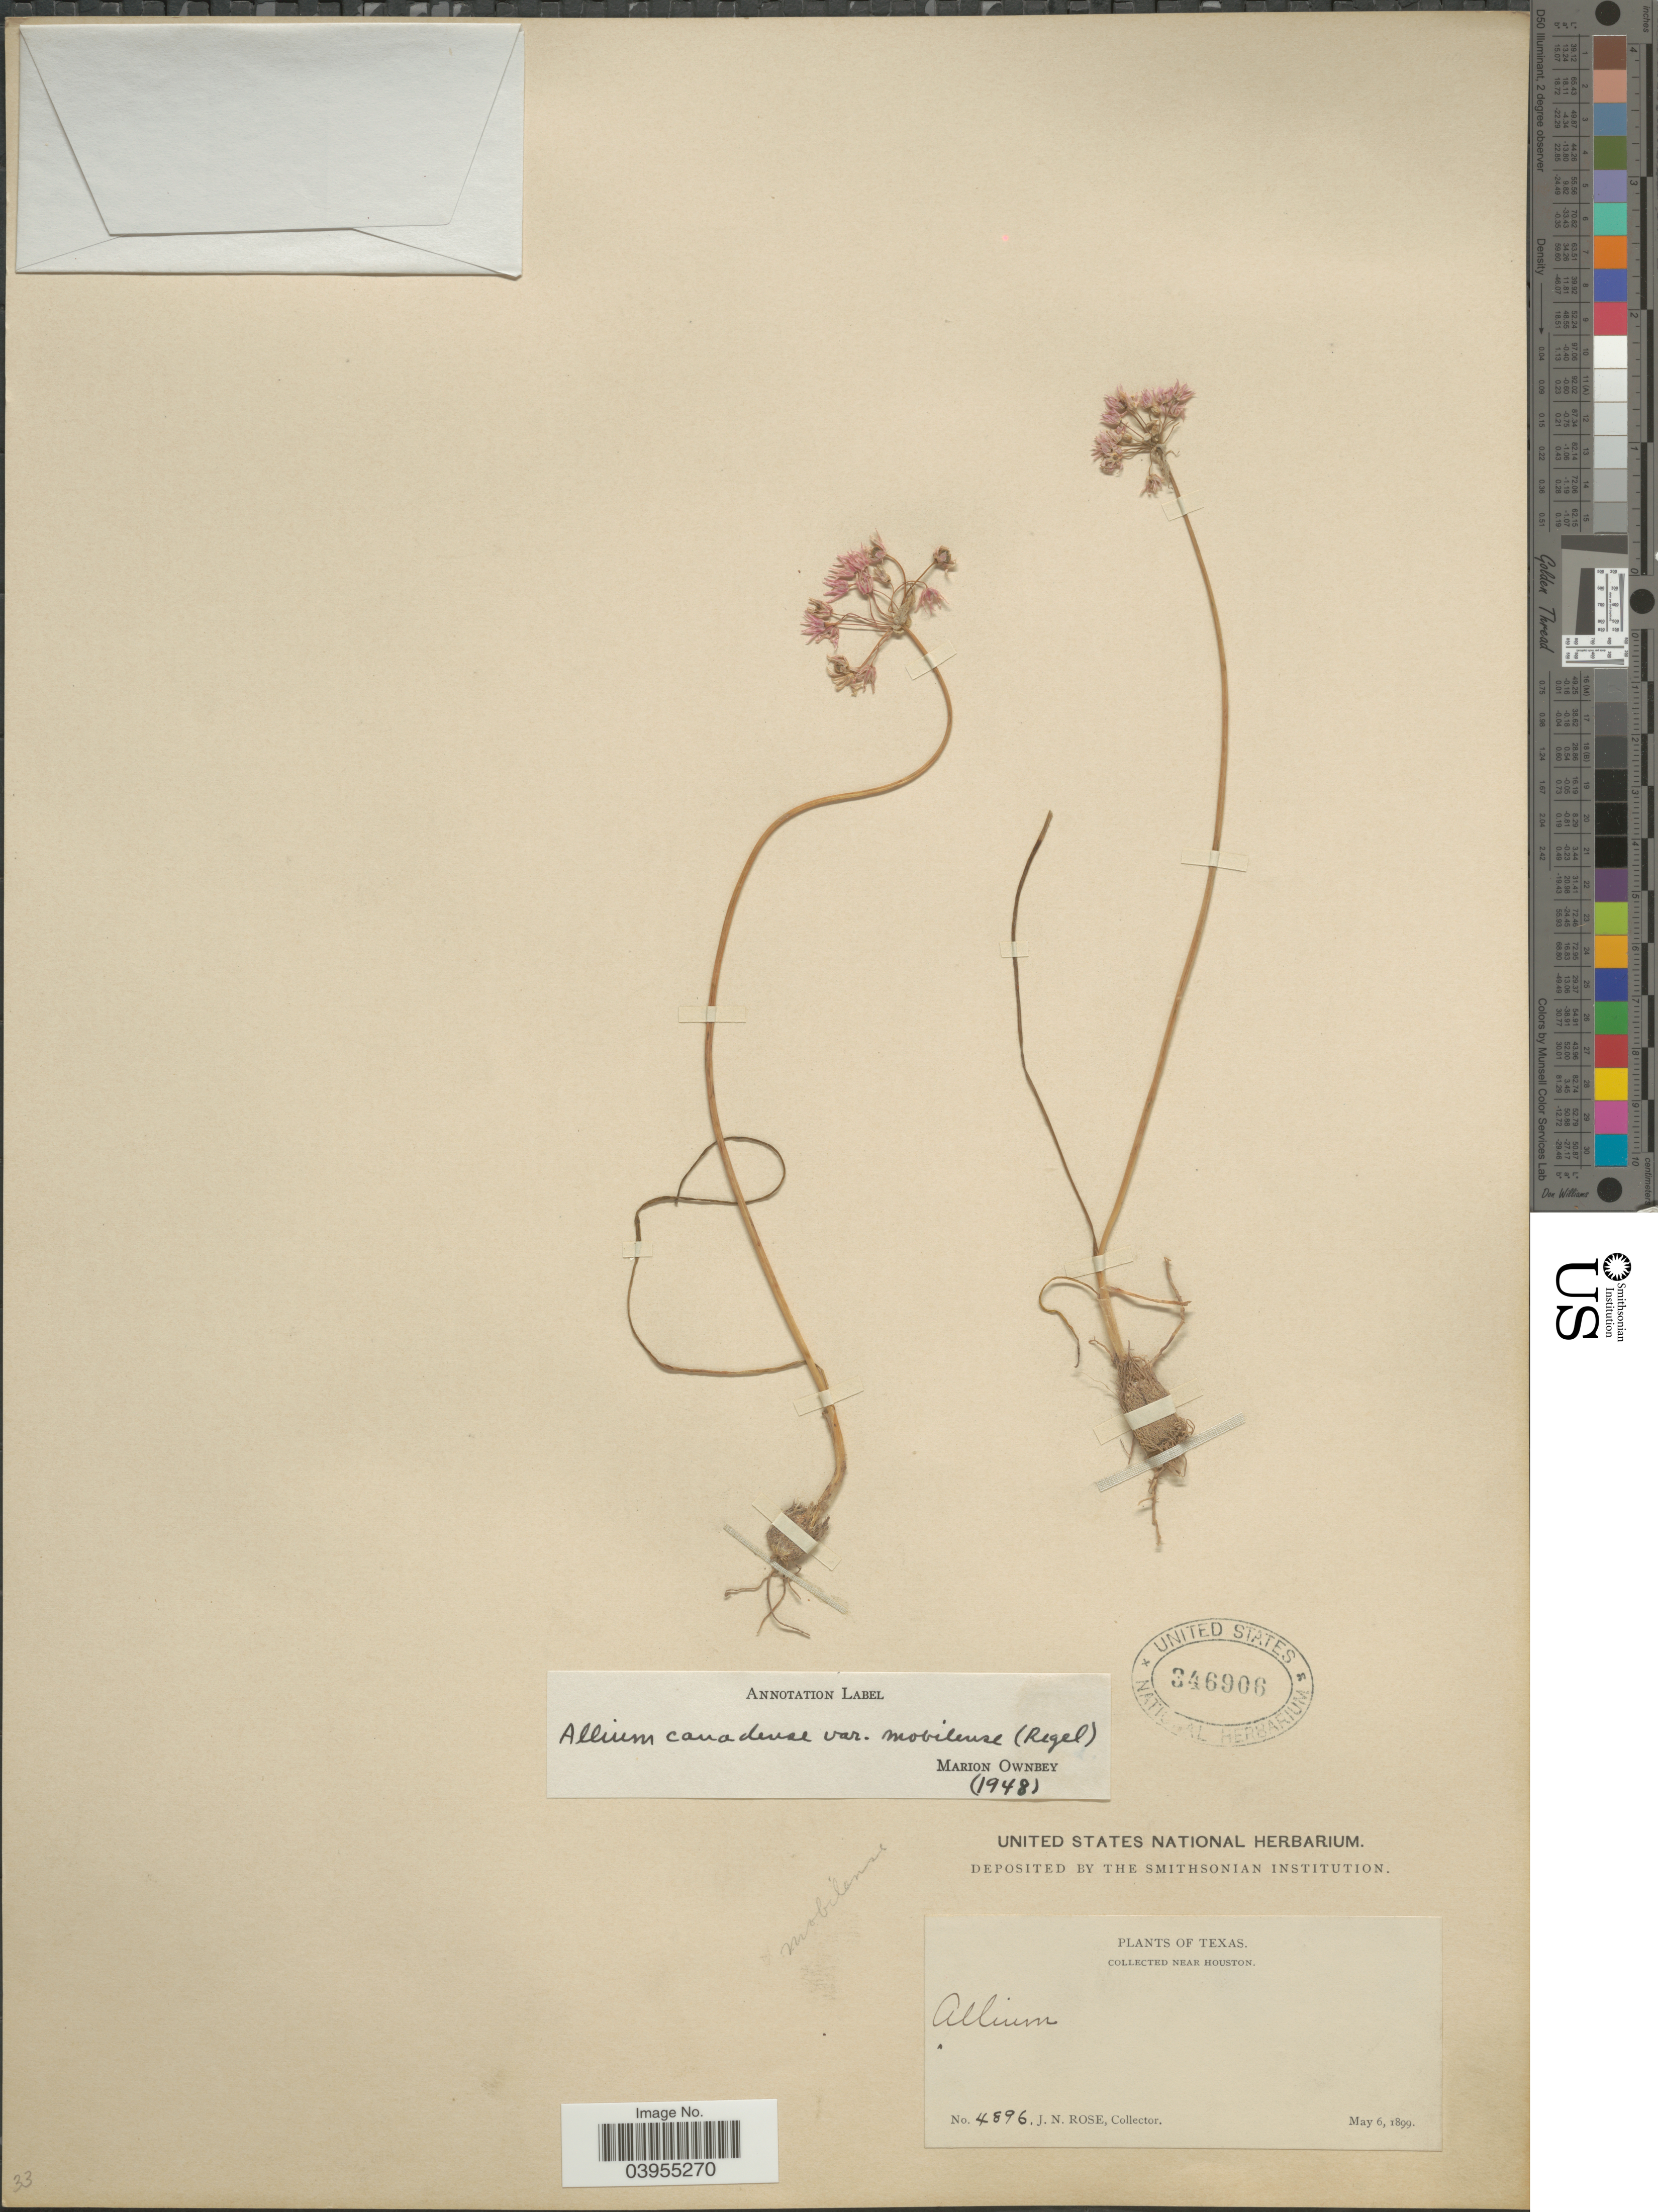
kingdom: Plantae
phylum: Tracheophyta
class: Liliopsida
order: Asparagales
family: Amaryllidaceae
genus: Allium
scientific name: Allium canadense var. mobilense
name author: (Regel) Traub & Ownbey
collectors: J. N. Rose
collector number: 4896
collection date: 1899-05-06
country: United States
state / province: Texas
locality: Near Houston.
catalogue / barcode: US 346906